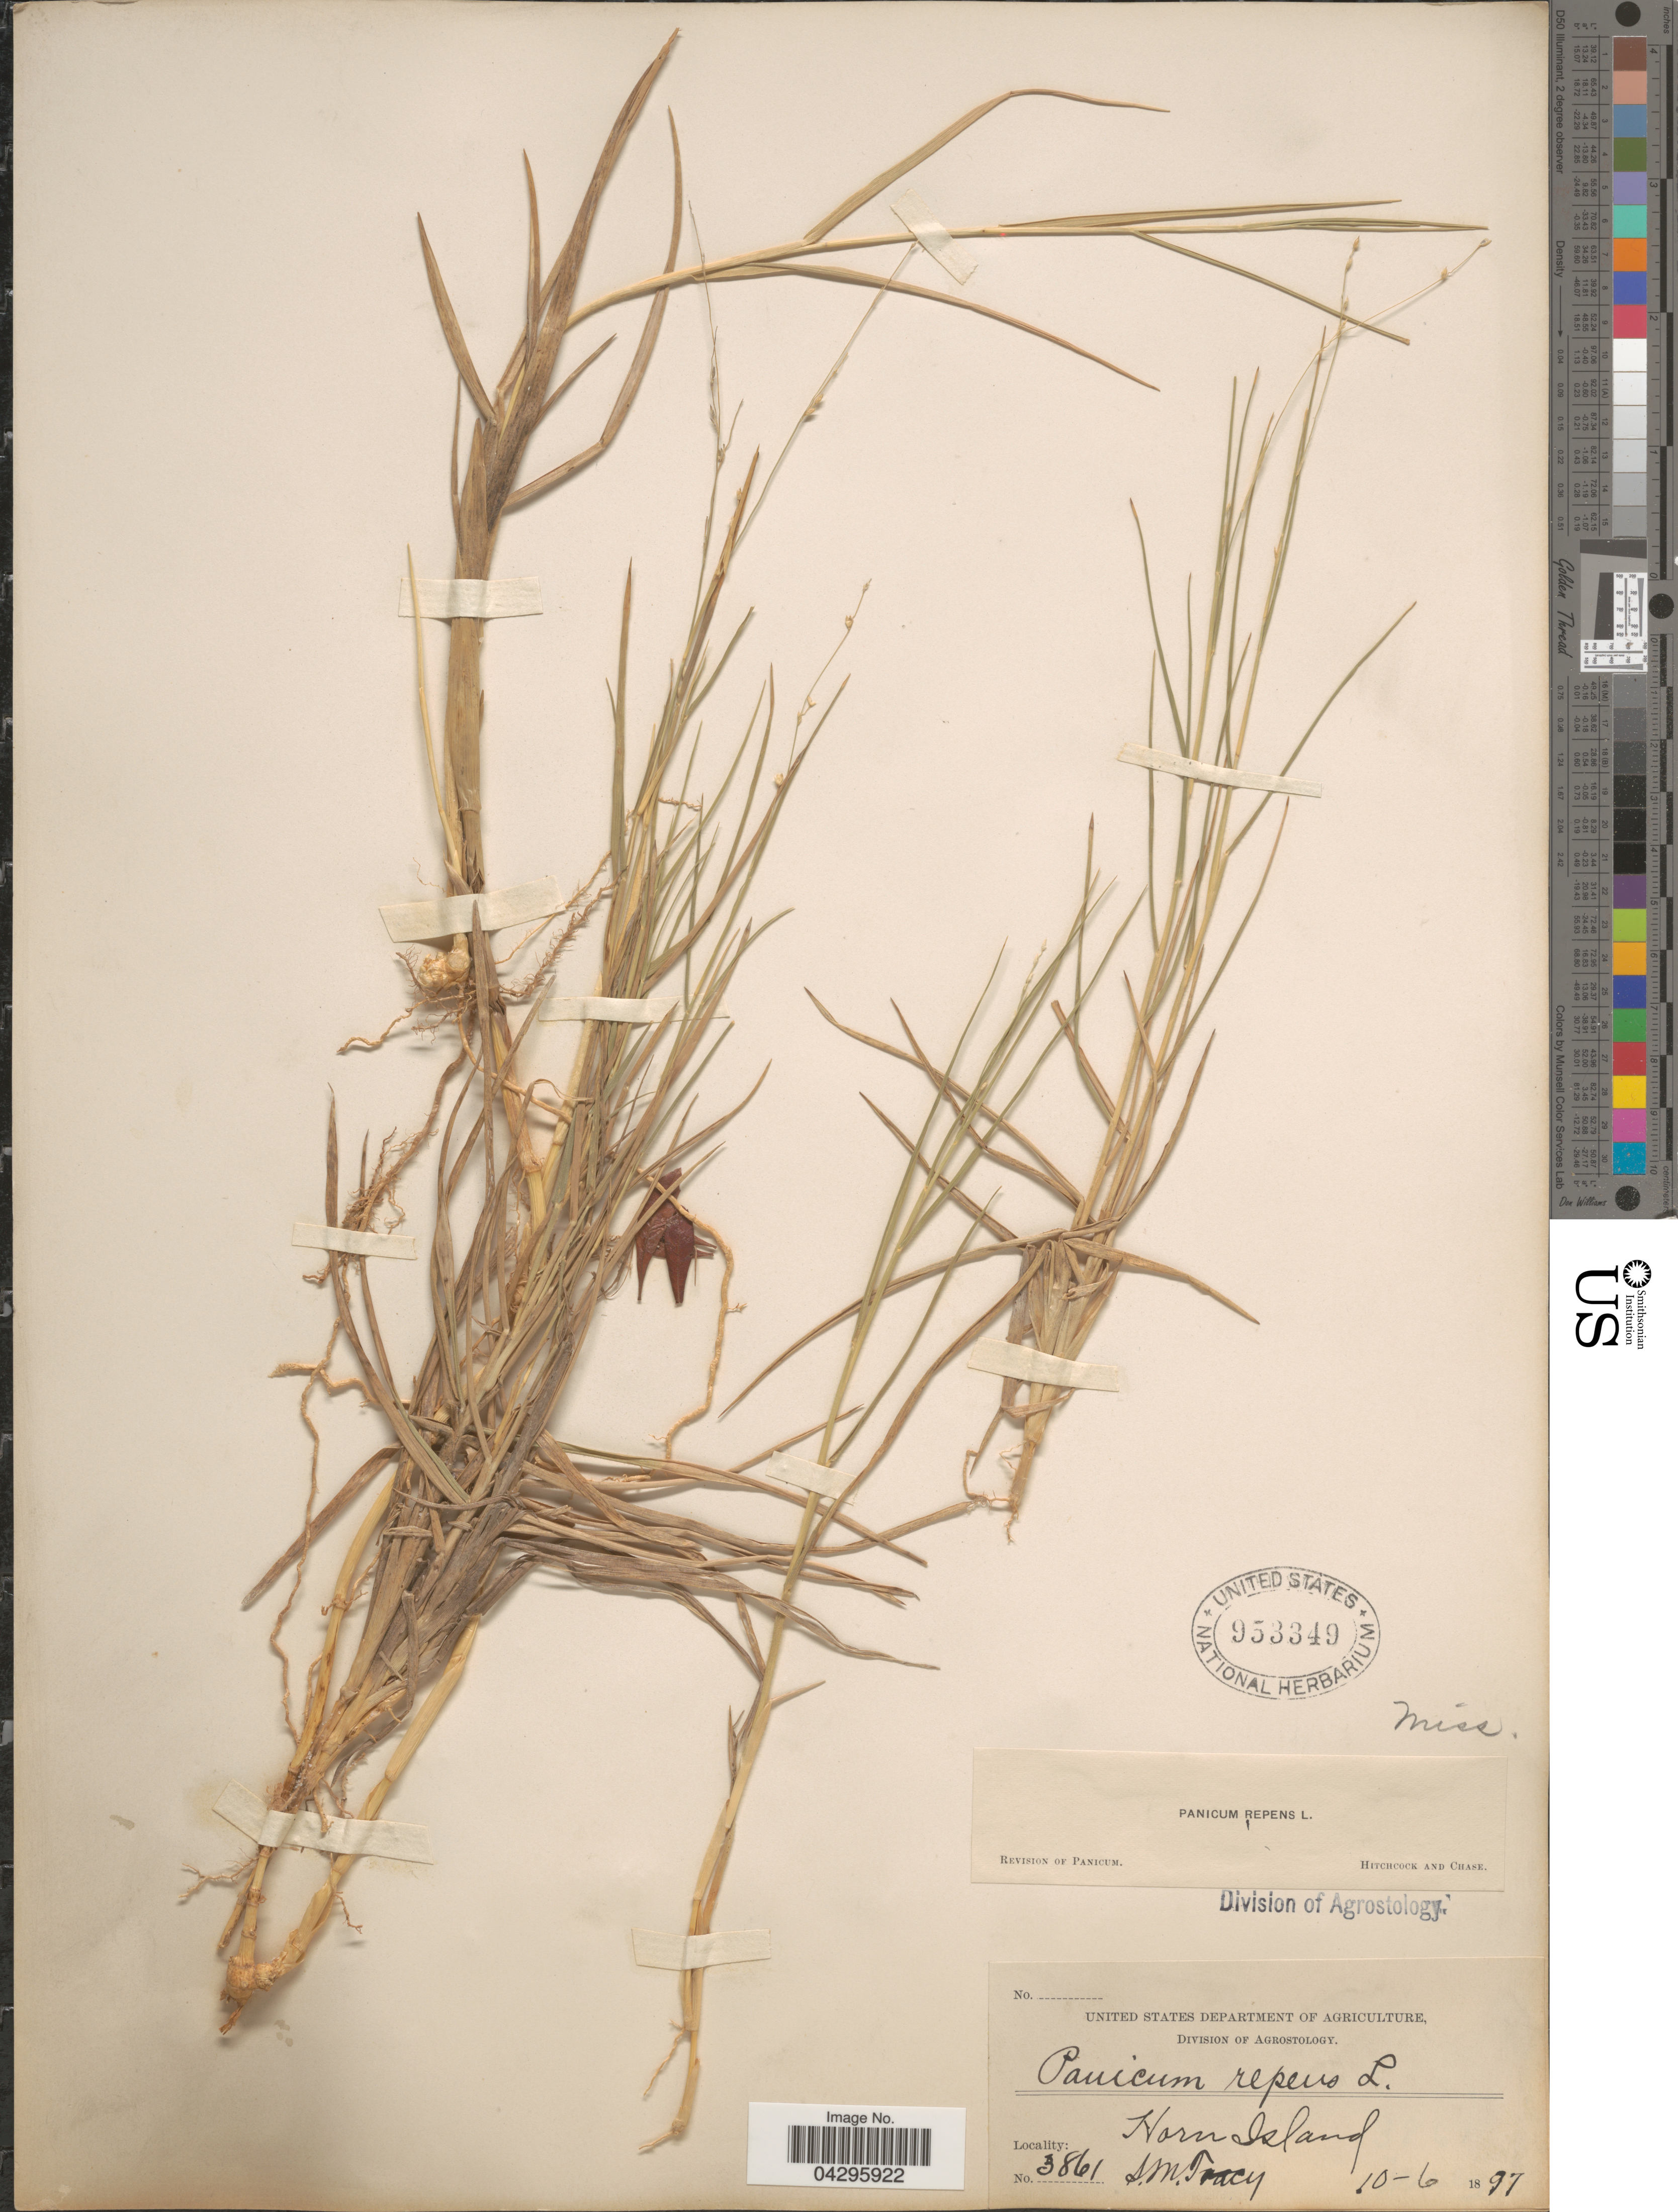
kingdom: Plantae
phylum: Tracheophyta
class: Liliopsida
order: Poales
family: Poaceae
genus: Panicum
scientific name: Panicum repens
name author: L.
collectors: S. M. Tracy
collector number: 3861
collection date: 1897-10-06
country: United States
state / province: Mississippi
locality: Horn Island.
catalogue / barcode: US 953349